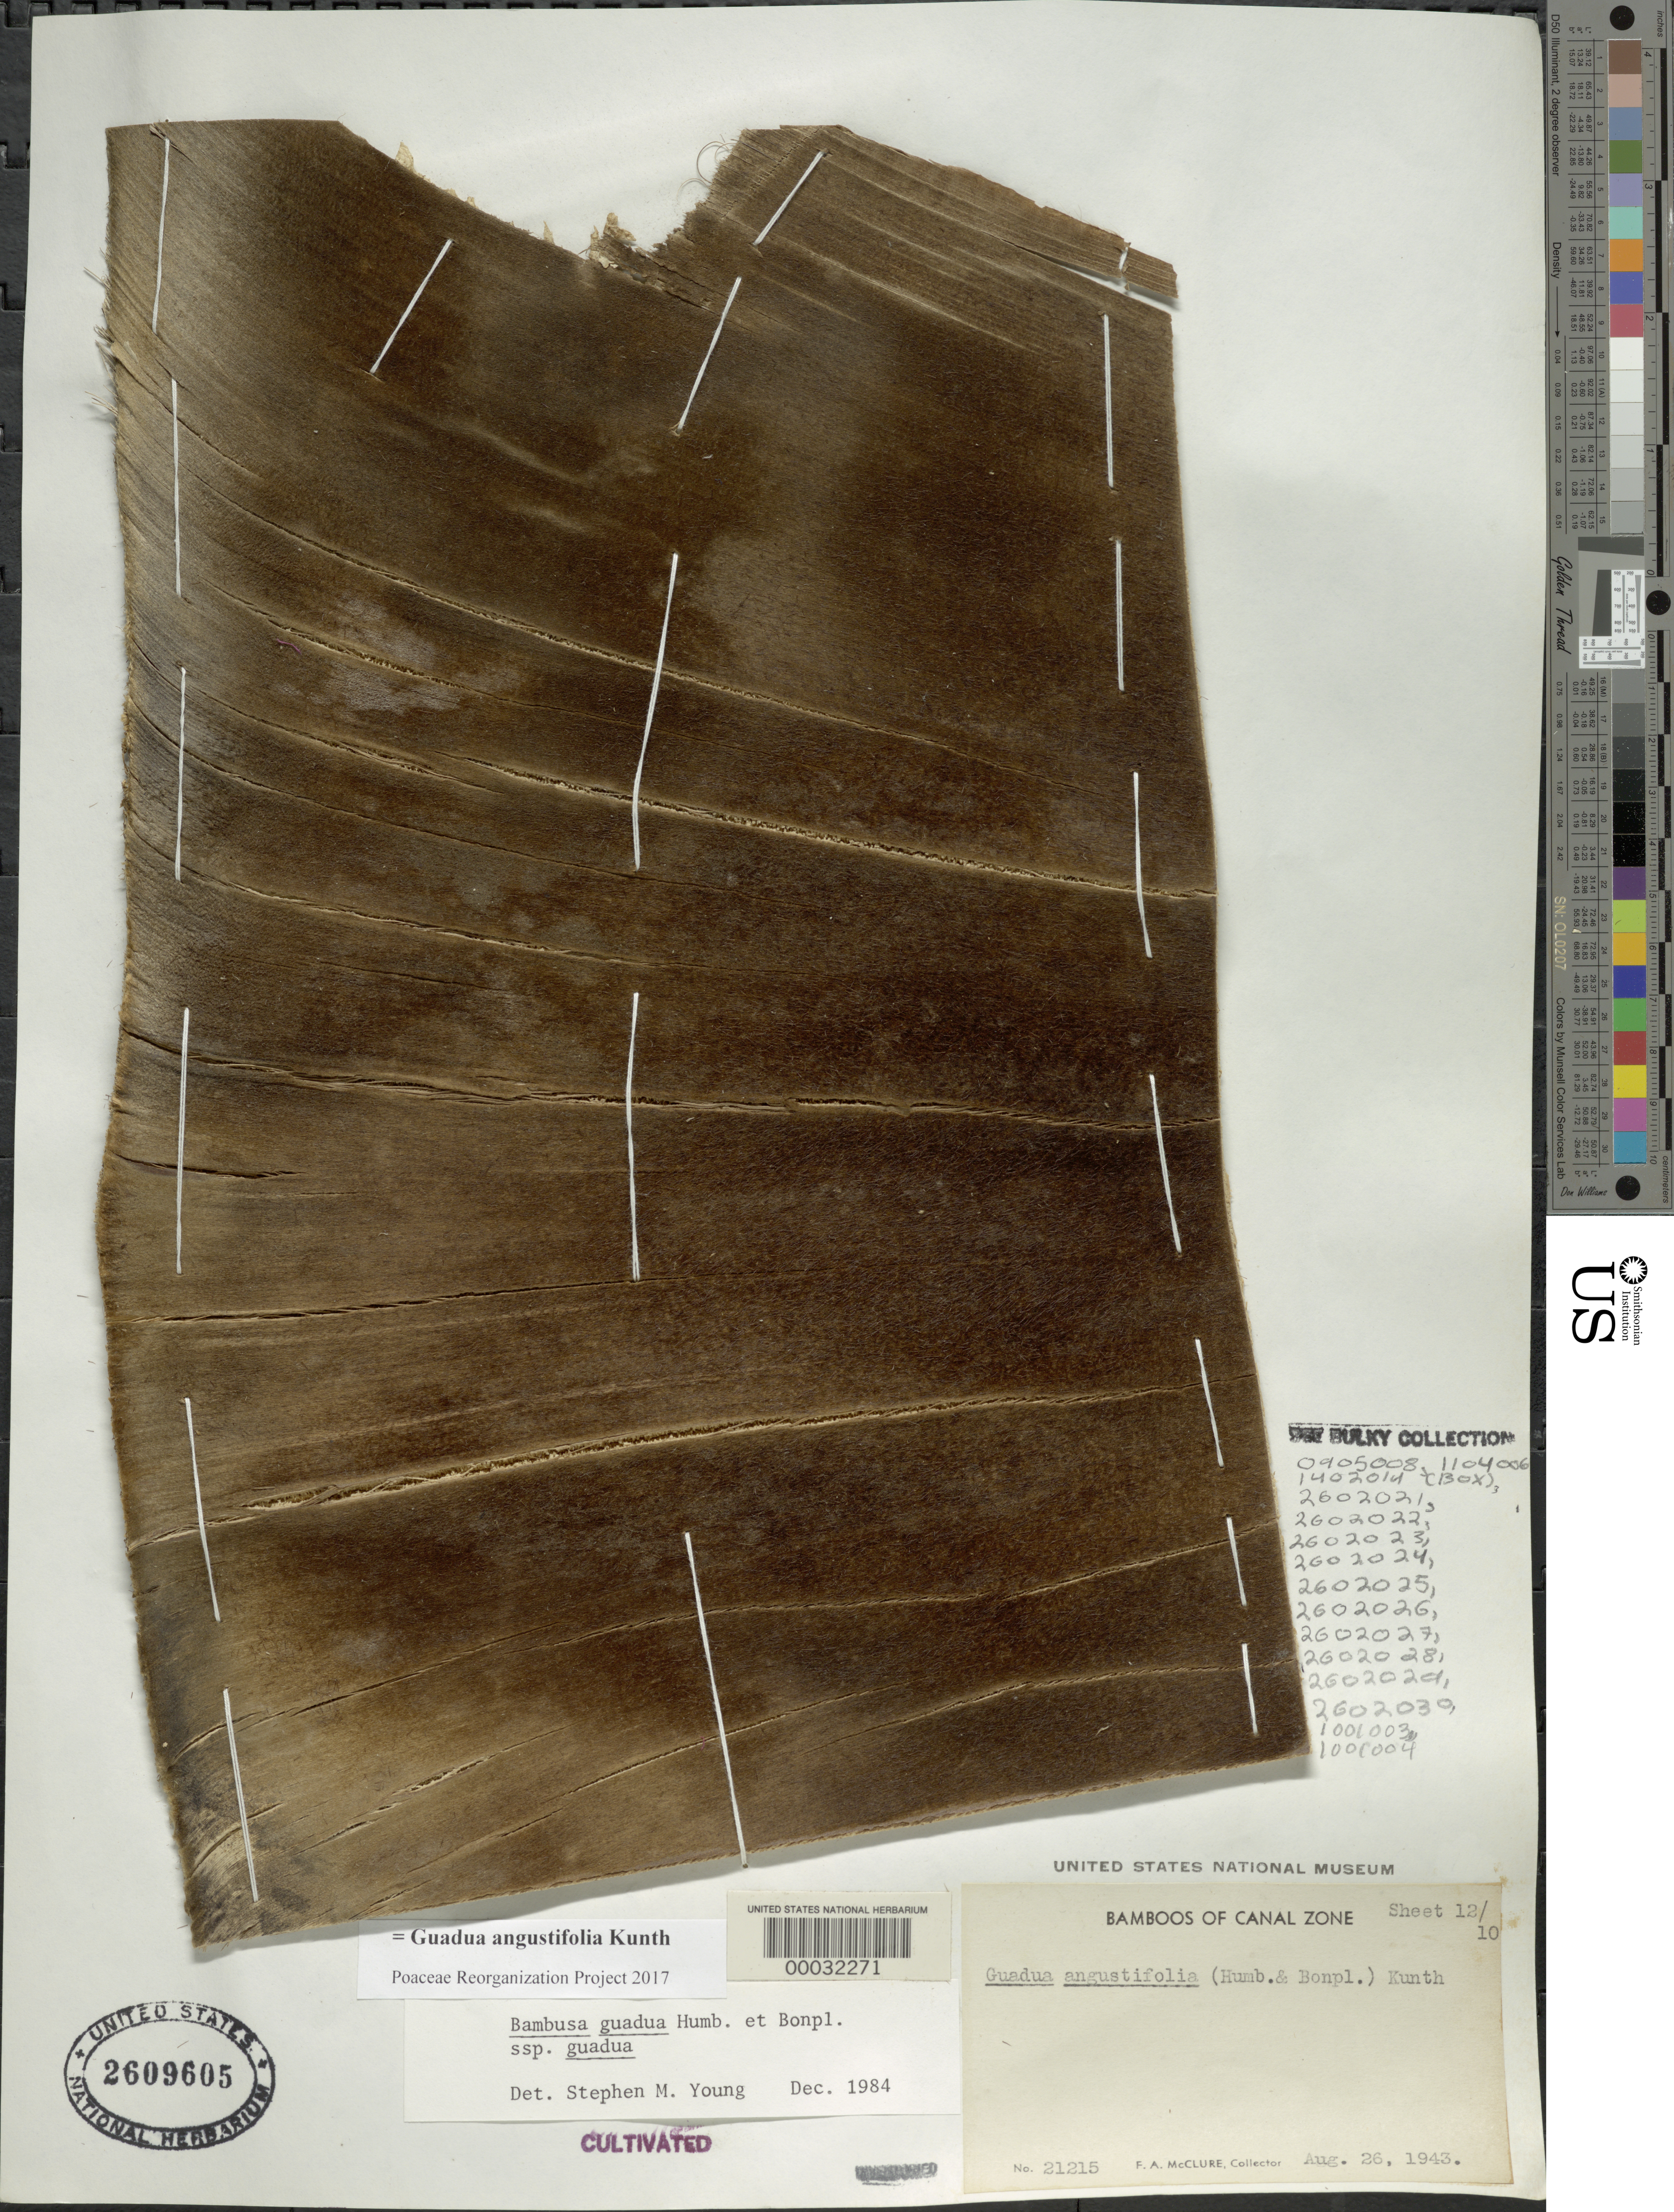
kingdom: Plantae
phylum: Tracheophyta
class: Liliopsida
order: Poales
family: Poaceae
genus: Guadua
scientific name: Guadua angustifolia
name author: Kunth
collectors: F. A. McClure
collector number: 21215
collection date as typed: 26 Aug 1943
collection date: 1943-08-26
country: Panama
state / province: Panamá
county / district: Canal Zone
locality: Experimental Gardens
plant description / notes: Introduced from Ecuador by Holgar Johansen 1924, ski pole experiment (see set of five sheets and bulky objects as well).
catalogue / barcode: US 2609605